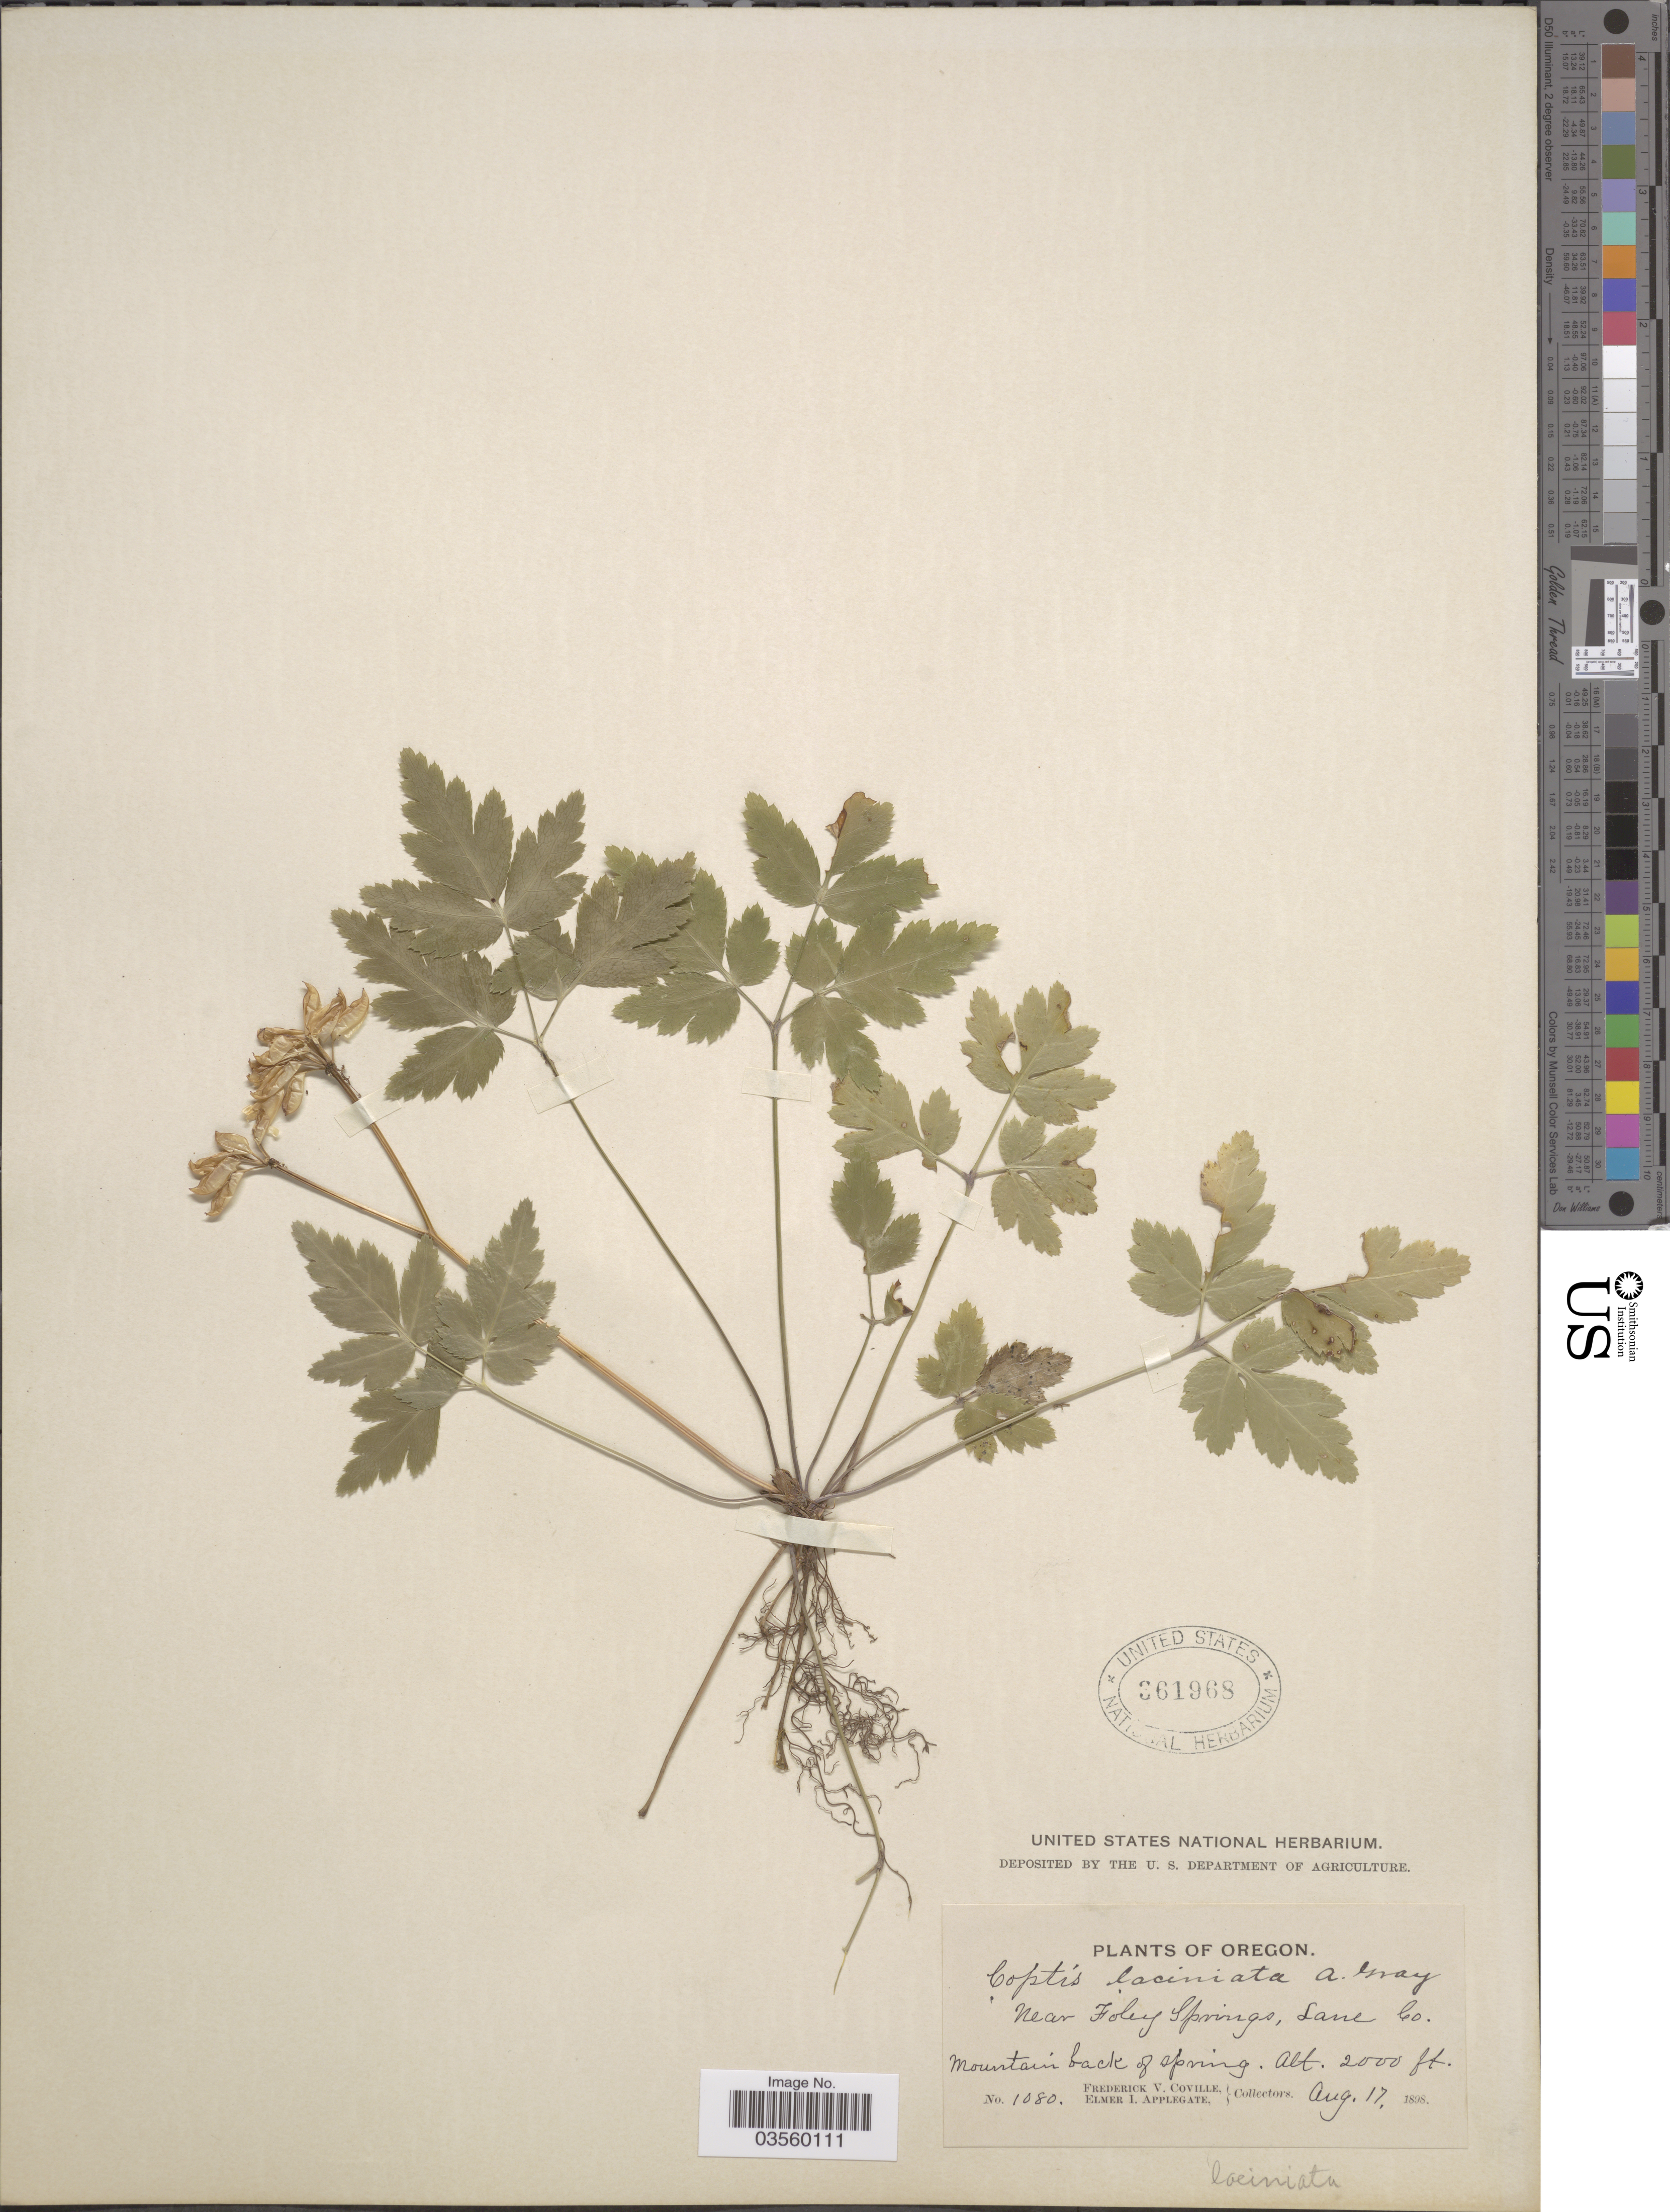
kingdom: Plantae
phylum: Tracheophyta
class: Magnoliopsida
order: Ranunculales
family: Ranunculaceae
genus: Coptis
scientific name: Coptis laciniata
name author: A. Gray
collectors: F. V. Coville & E. I. Applegate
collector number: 1080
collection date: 1898-08-17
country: United States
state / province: Oregon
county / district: Lane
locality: Near Foley Springs, Lane Co. Mountain back of spring.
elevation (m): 610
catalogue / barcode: US 361968